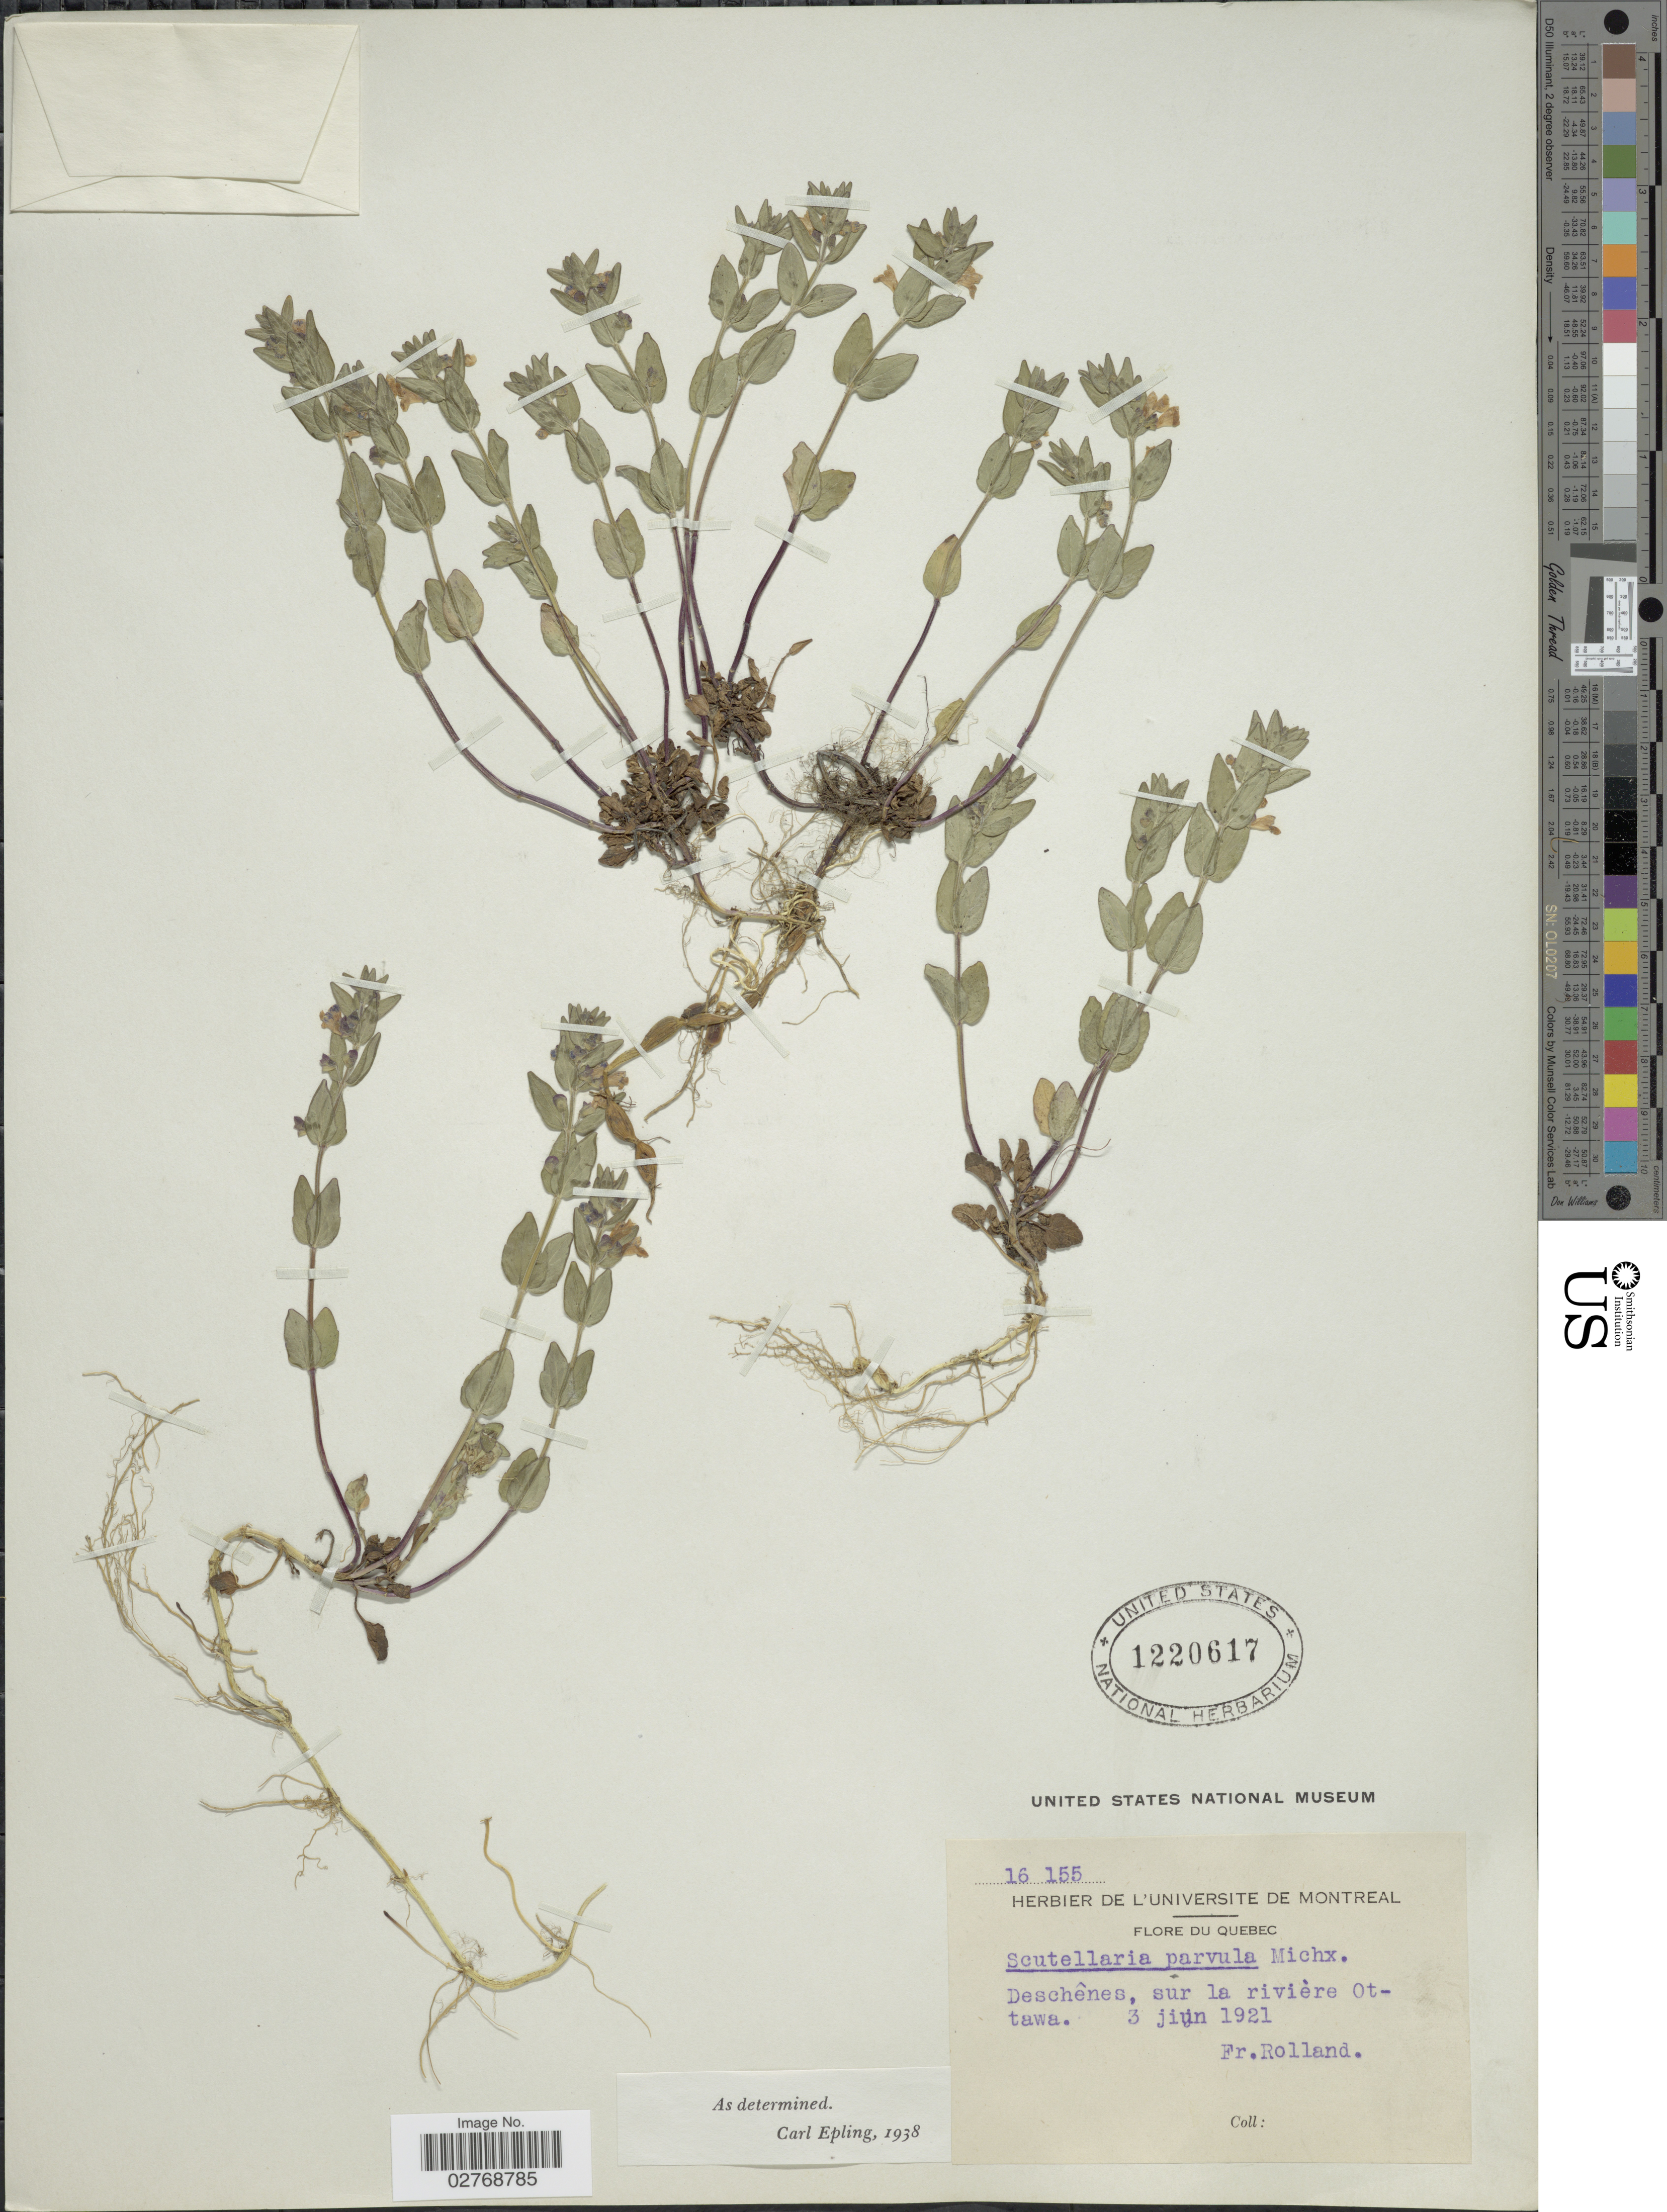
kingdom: Plantae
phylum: Tracheophyta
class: Magnoliopsida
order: Lamiales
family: Lamiaceae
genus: Scutellaria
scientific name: Scutellaria parvula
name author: Michx.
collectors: F. Rolland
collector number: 16155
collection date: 1921-06-03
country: Canada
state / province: Quebec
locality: Deschênes, sur la rivière Ottawa.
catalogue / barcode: US 1220617